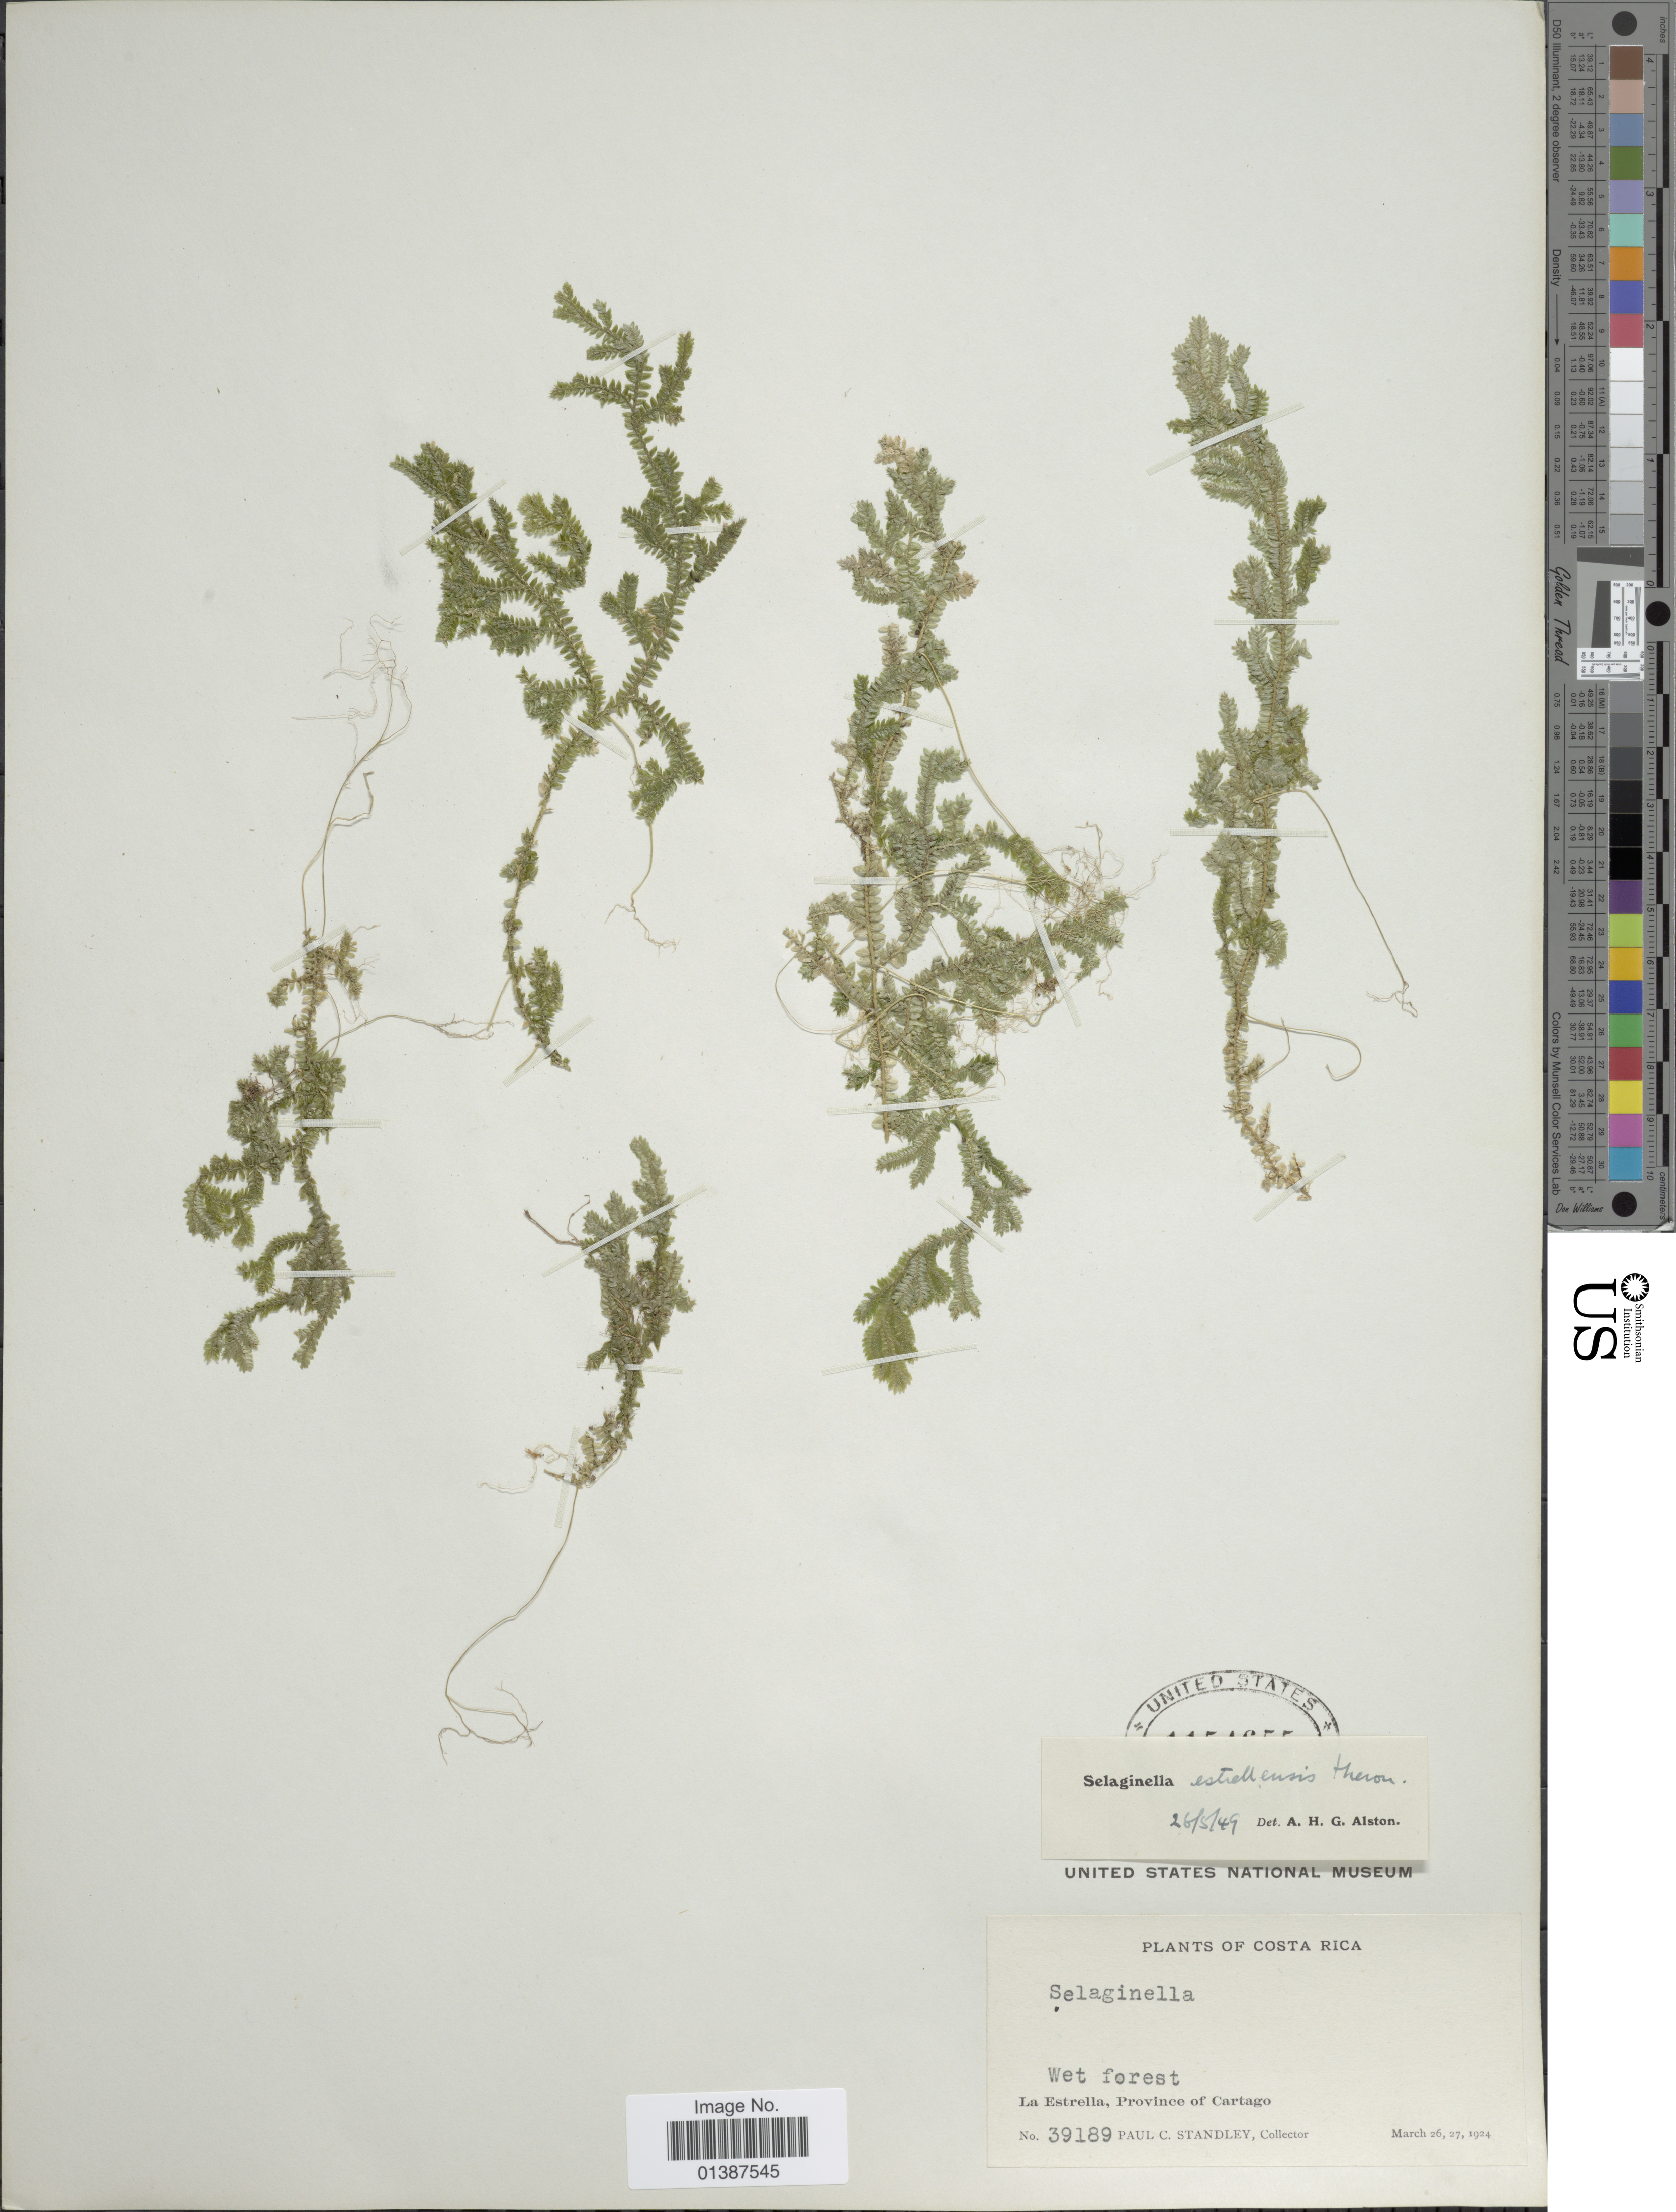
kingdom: Plantae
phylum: Tracheophyta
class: Lycopodiopsida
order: Selaginellales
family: Selaginellaceae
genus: Selaginella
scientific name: Selaginella estrellensis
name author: Hieron.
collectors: P. C. Standley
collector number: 39189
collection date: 1924-03-26/1924-03-27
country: Costa Rica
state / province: Cartago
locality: La Estrella, Province of Cartago